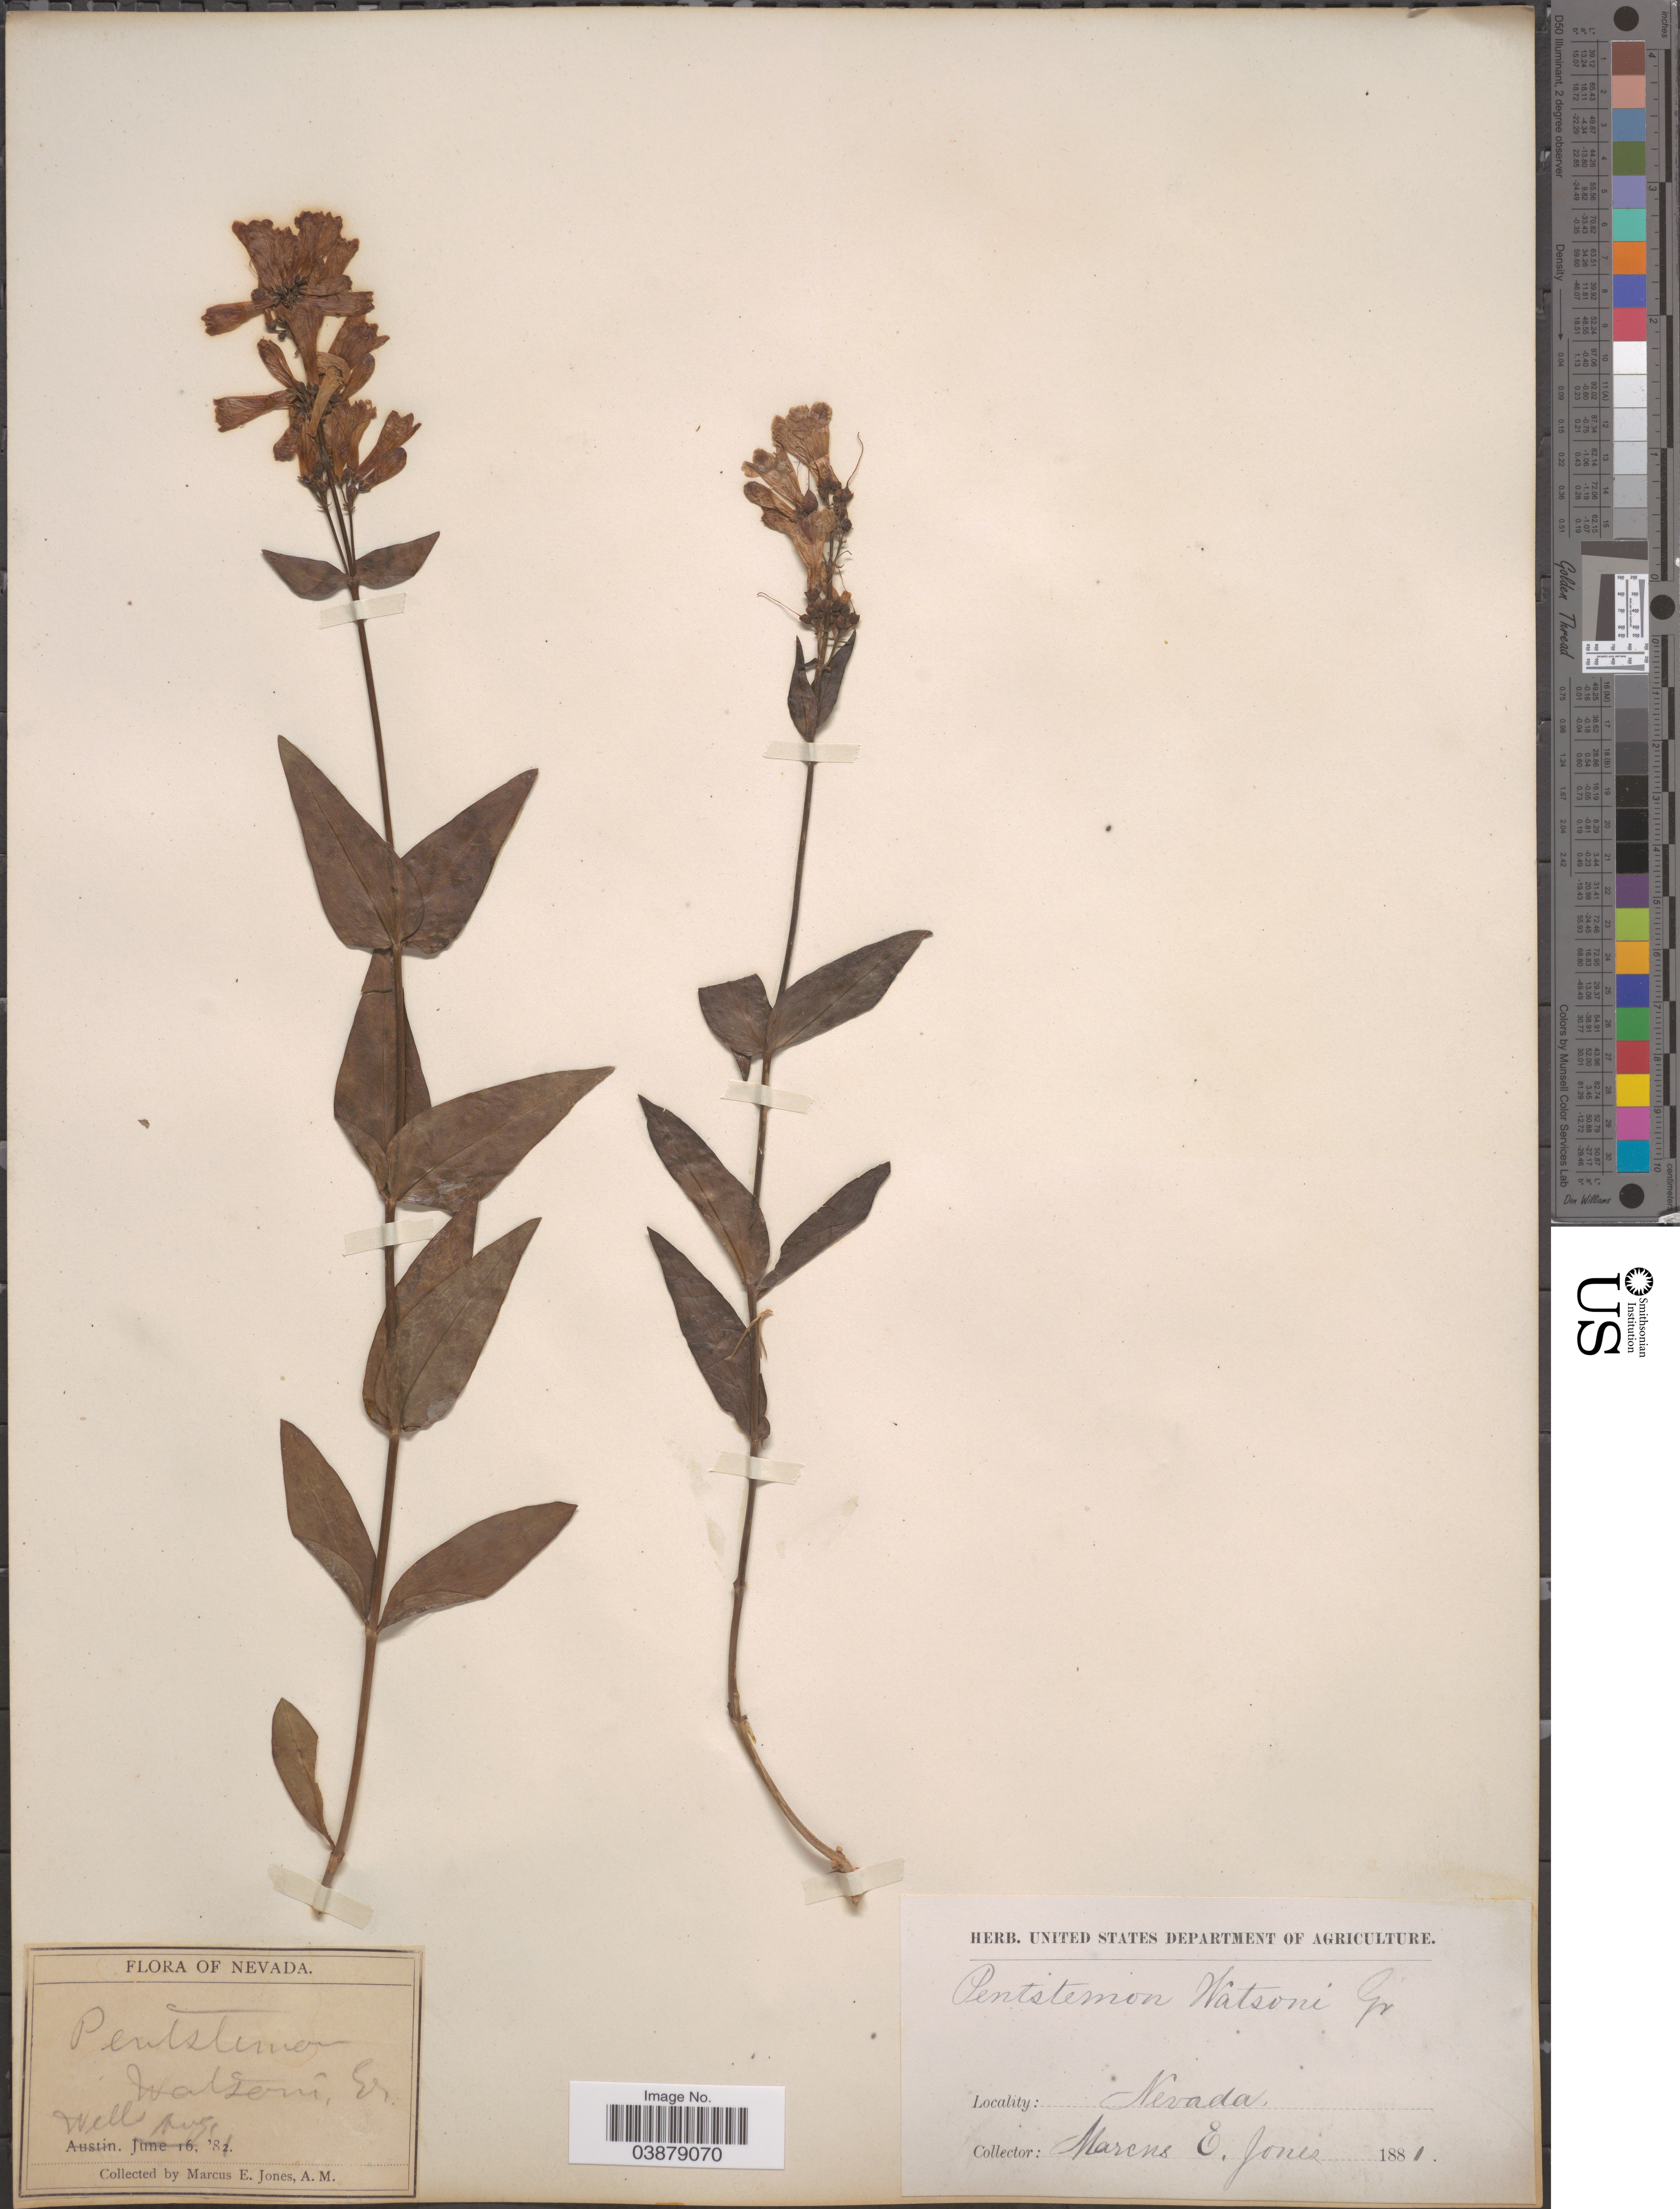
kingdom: Plantae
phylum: Tracheophyta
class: Magnoliopsida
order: Lamiales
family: Plantaginaceae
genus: Penstemon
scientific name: Penstemon watsonii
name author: A. Gray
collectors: M. E. Jones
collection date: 1881-08-01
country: United States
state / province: Nevada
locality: Wells.